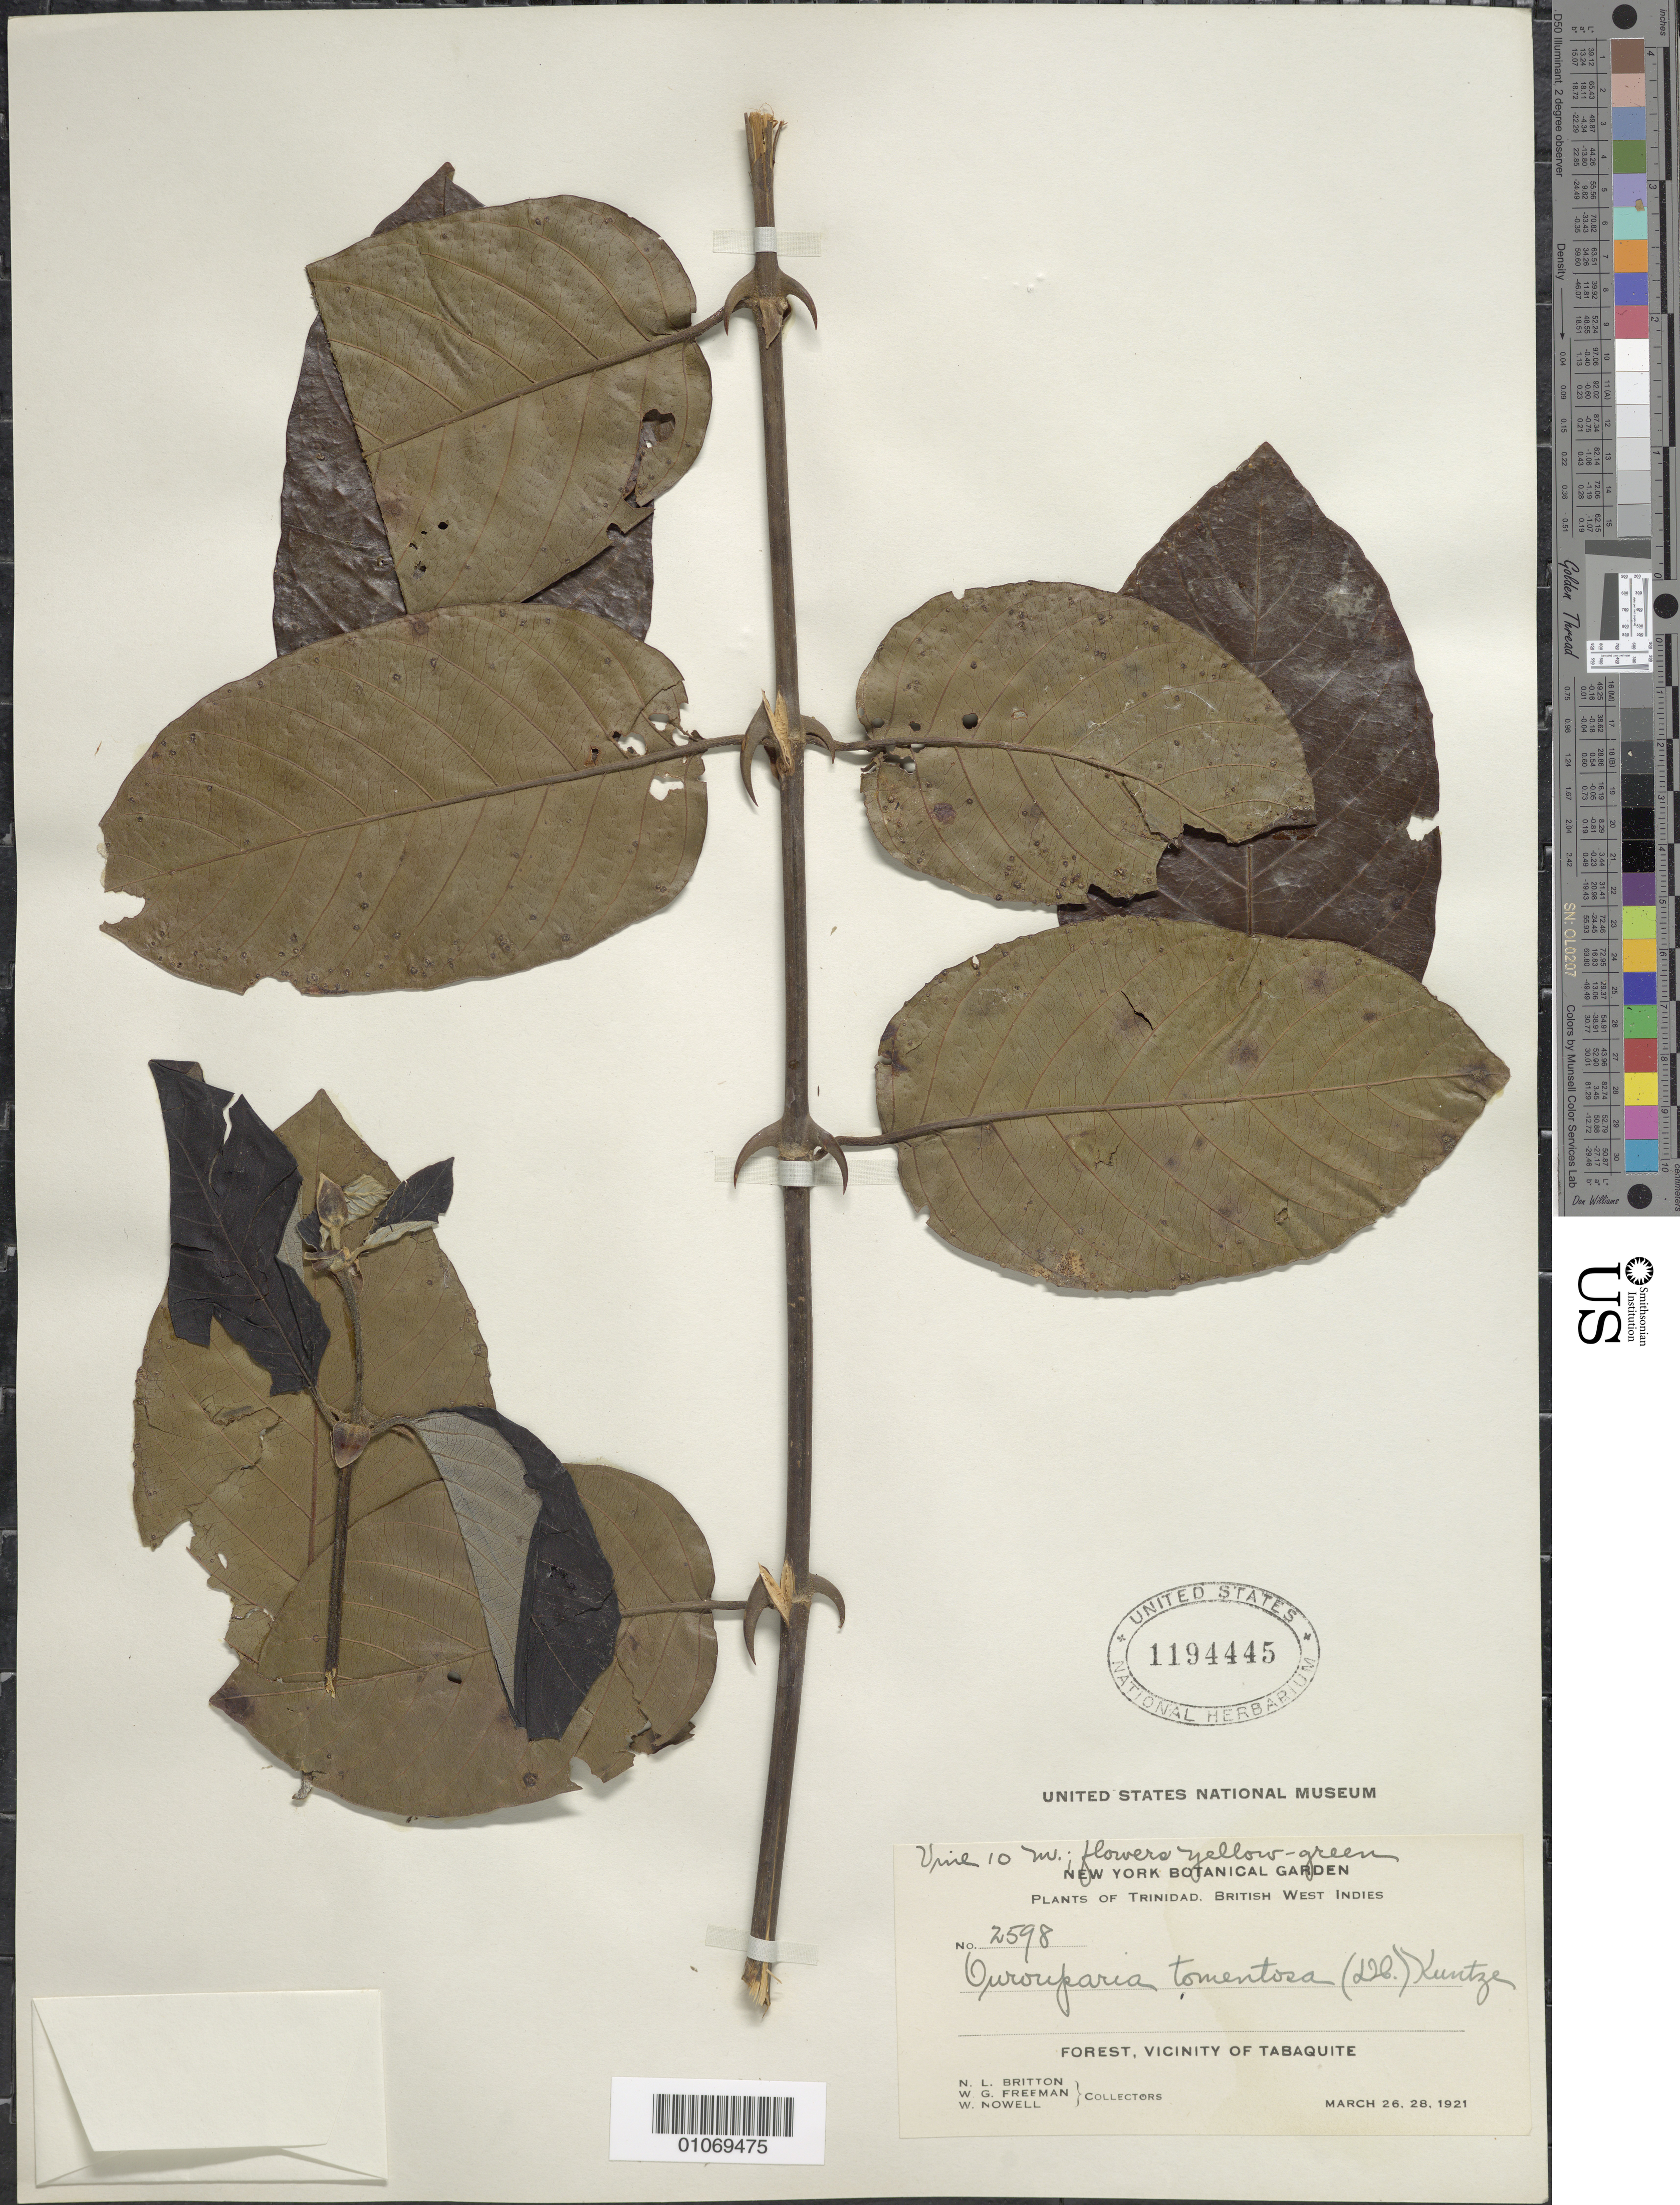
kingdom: Plantae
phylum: Tracheophyta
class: Magnoliopsida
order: Gentianales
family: Rubiaceae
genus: Uncaria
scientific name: Uncaria guianensis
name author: (Aubl.) J.F. Gmel.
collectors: N. Britton, W. Freeman & W. Nowell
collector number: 2598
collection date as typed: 26 Mar 1921 to 28 Mar 1921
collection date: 1921-03-26/1921-03-28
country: Trinidad and Tobago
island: Trinidad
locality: Forest, Vicinity of Tabaquite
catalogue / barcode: US 1194445